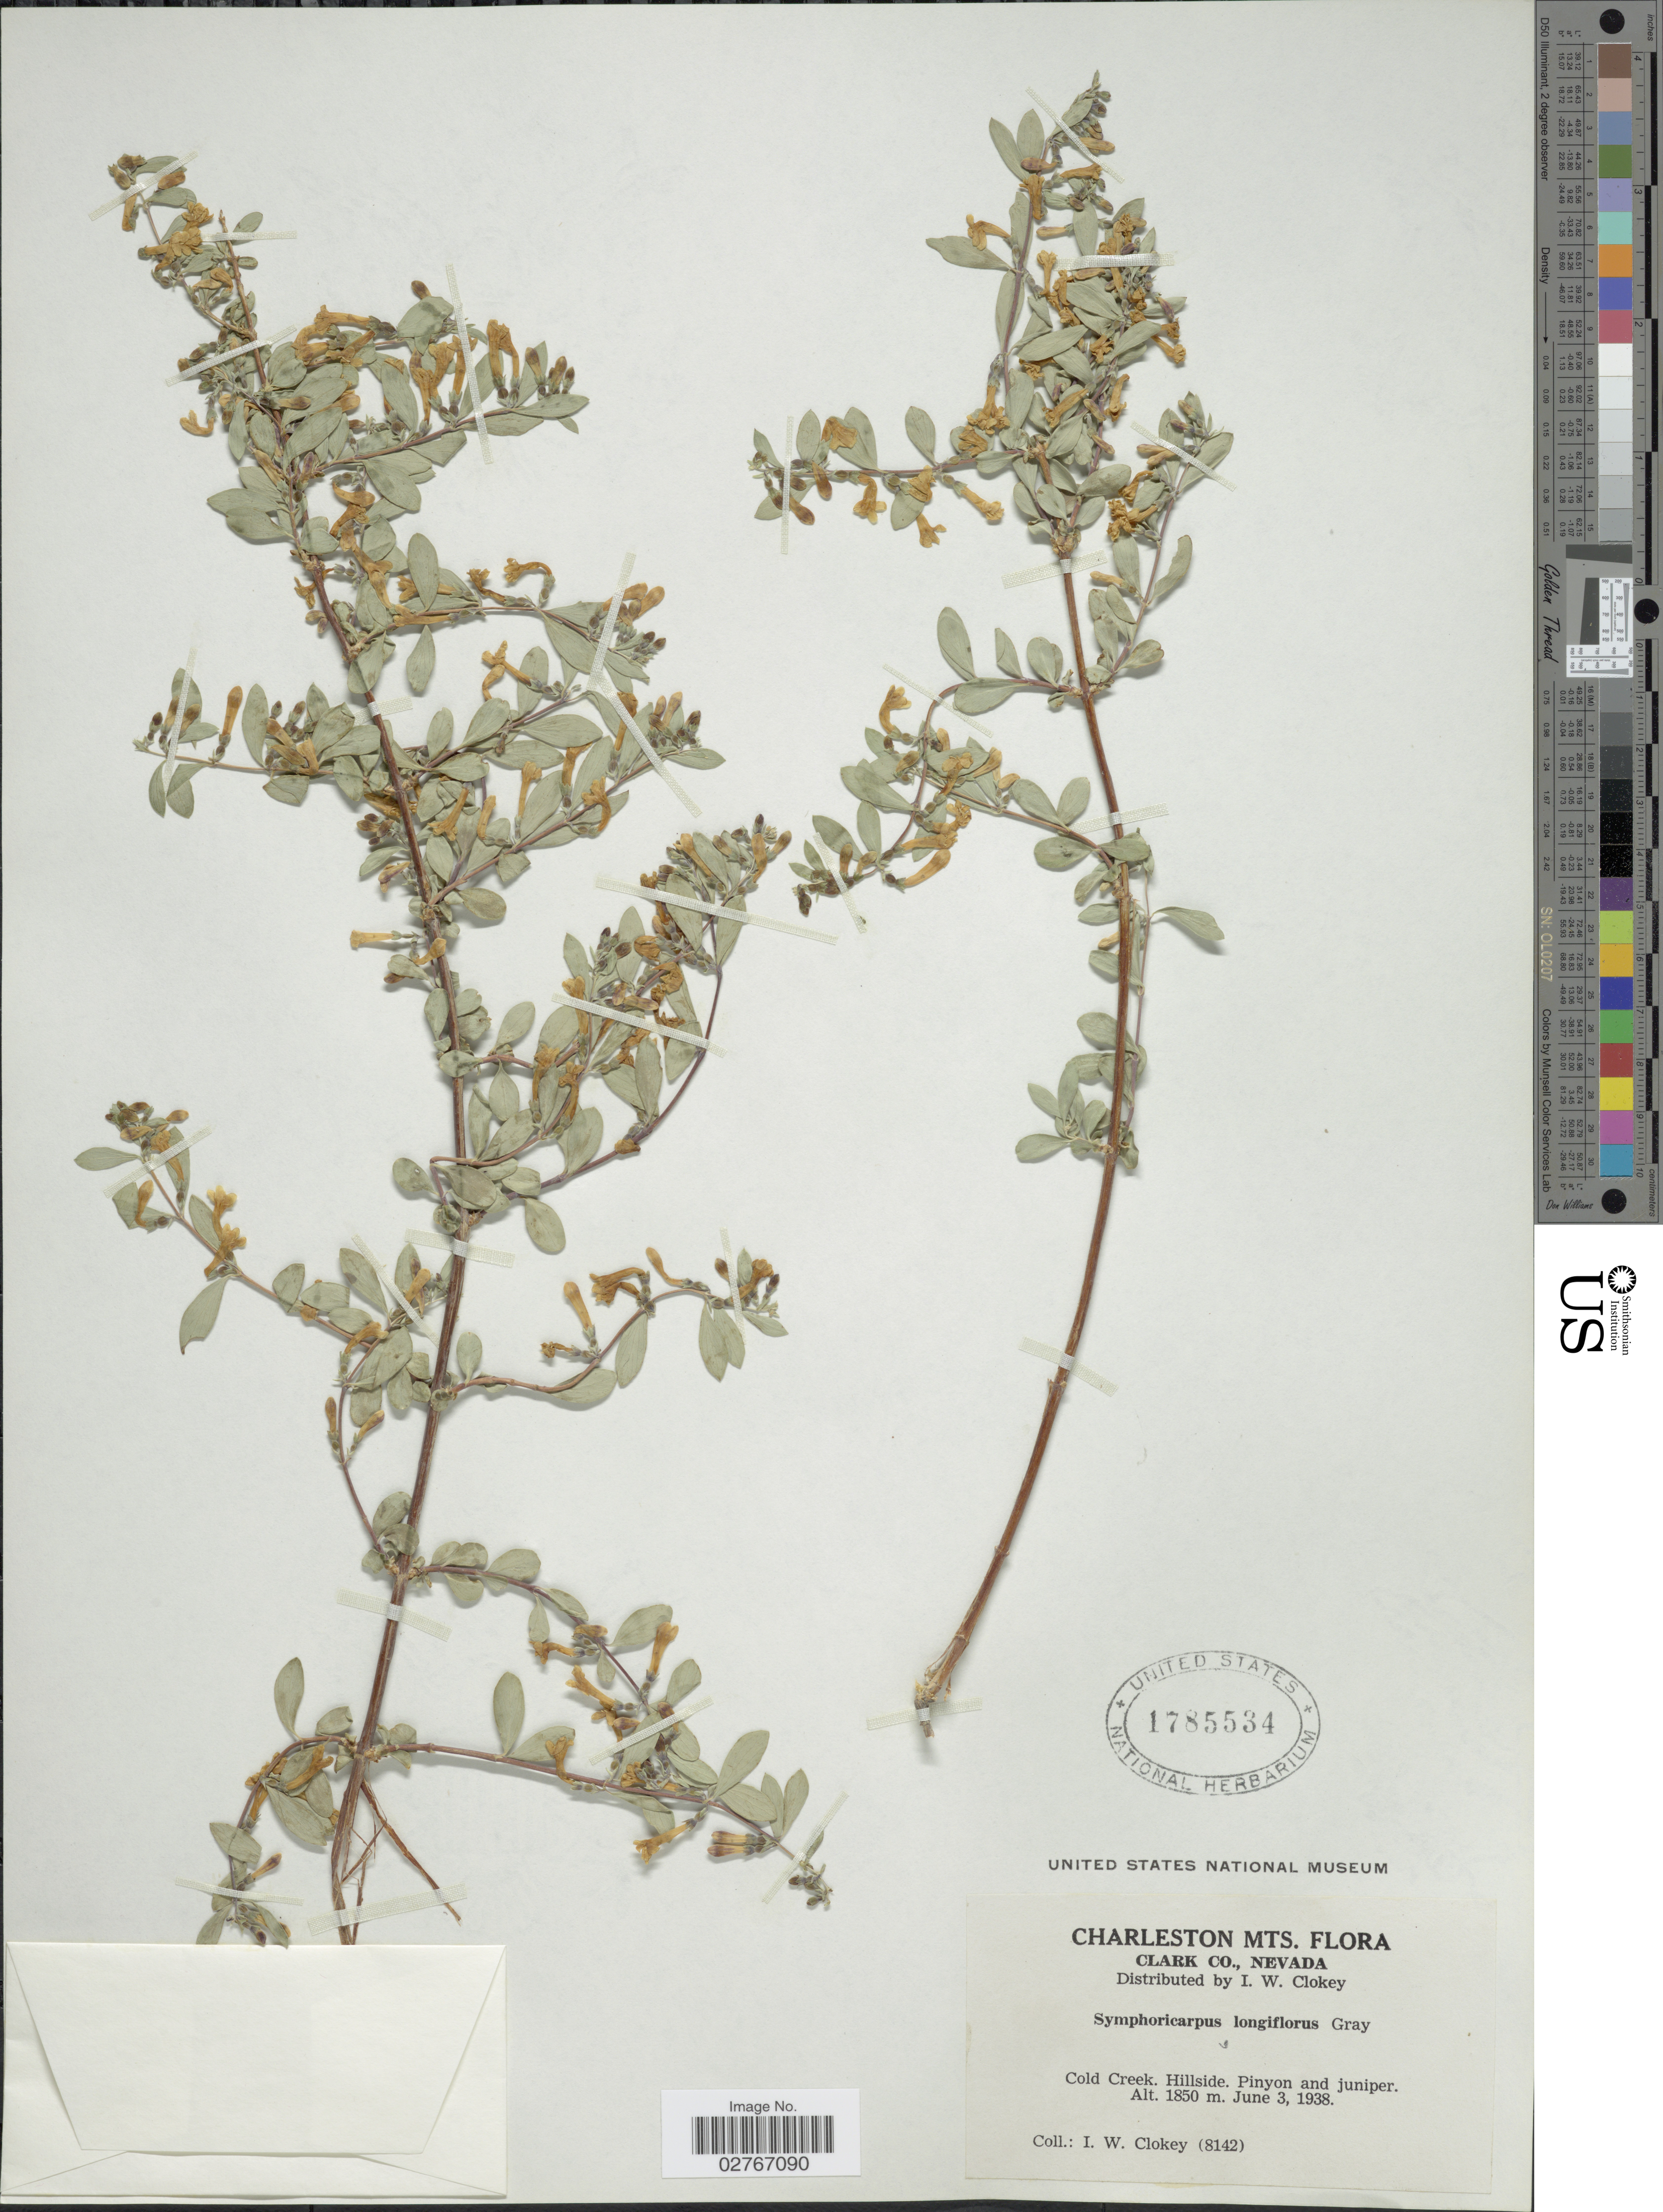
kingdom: Plantae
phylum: Tracheophyta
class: Magnoliopsida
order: Dipsacales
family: Caprifoliaceae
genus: Symphoricarpos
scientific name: Symphoricarpos longiflorus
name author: A. Gray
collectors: I. W. Clokey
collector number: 8142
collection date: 1938-06-03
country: United States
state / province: Nevada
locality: Charleston Mts, Clark Co., Cold Creek.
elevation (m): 1850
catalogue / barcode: US 1785534